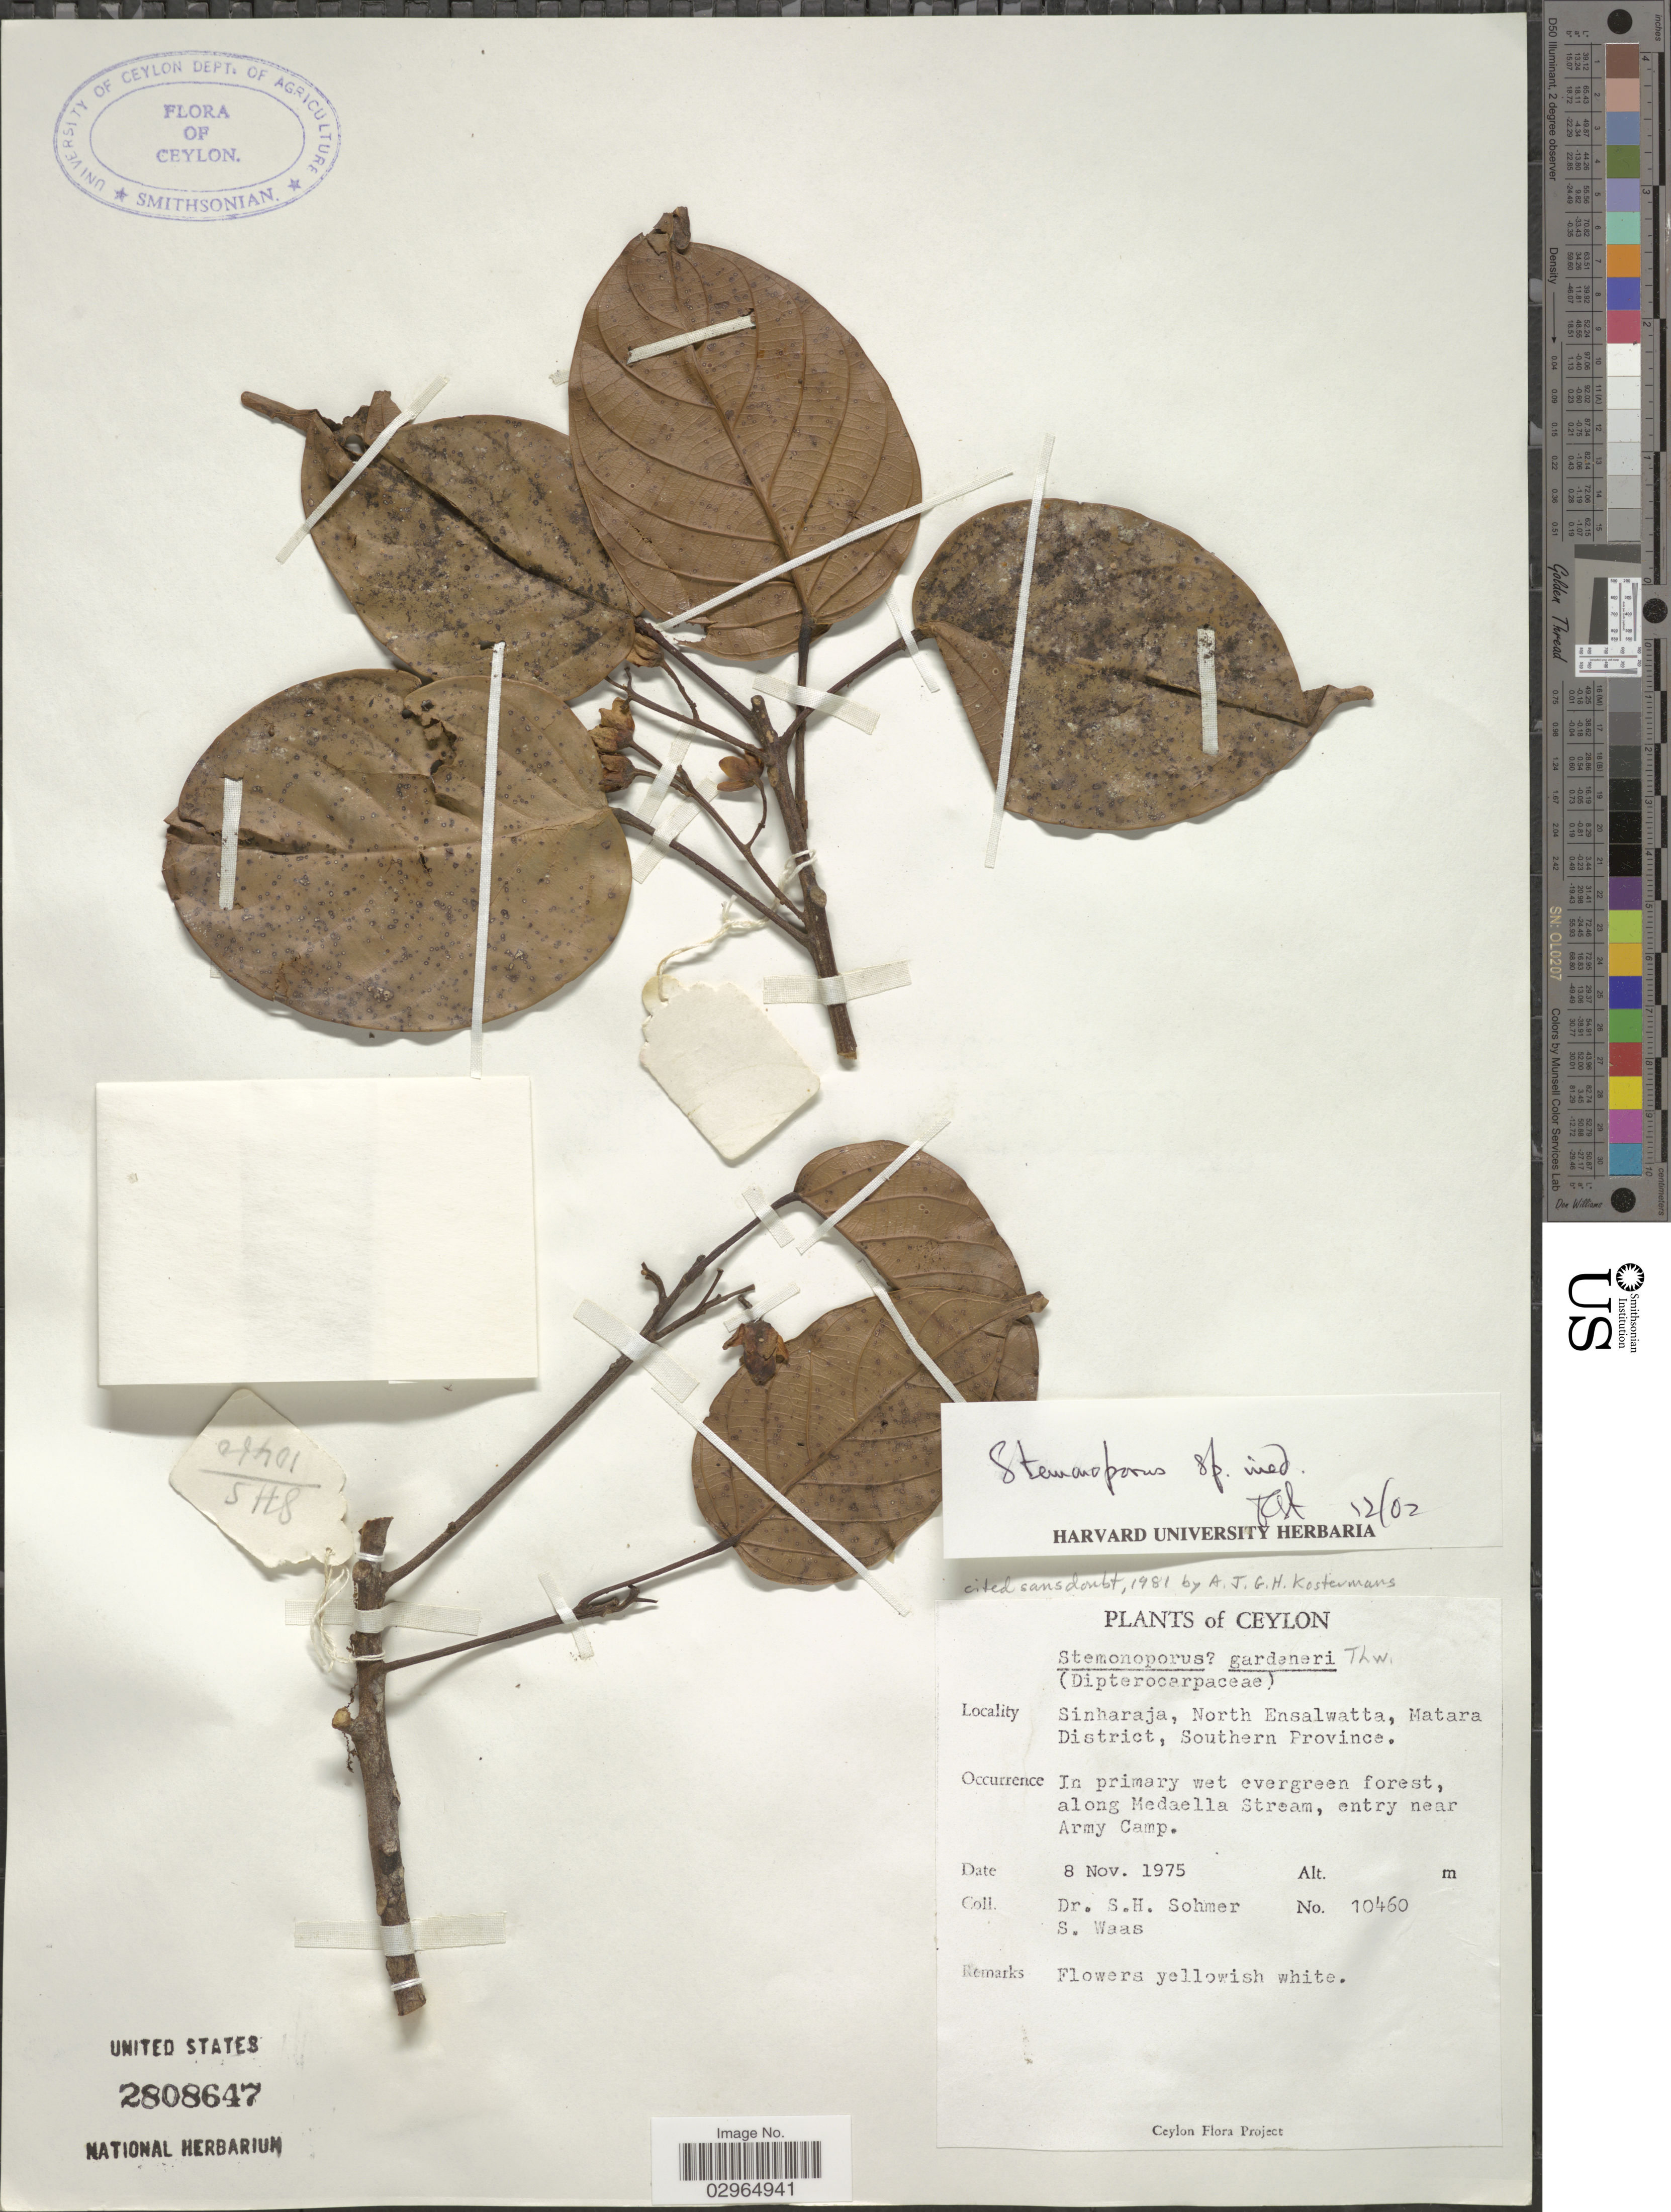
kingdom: Plantae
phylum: Tracheophyta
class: Magnoliopsida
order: Malvales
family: Dipterocarpaceae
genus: Stemonoporus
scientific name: Stemonoporus sp.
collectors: S. H. Sohmer & S. Waas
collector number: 10460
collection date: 1975-11-08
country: Sri Lanka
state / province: Southern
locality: Ceylon. Sinharaja, North Ensalwatta, Matara District. Along Madaella Stream, entry near Army Camp.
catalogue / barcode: US 2808647